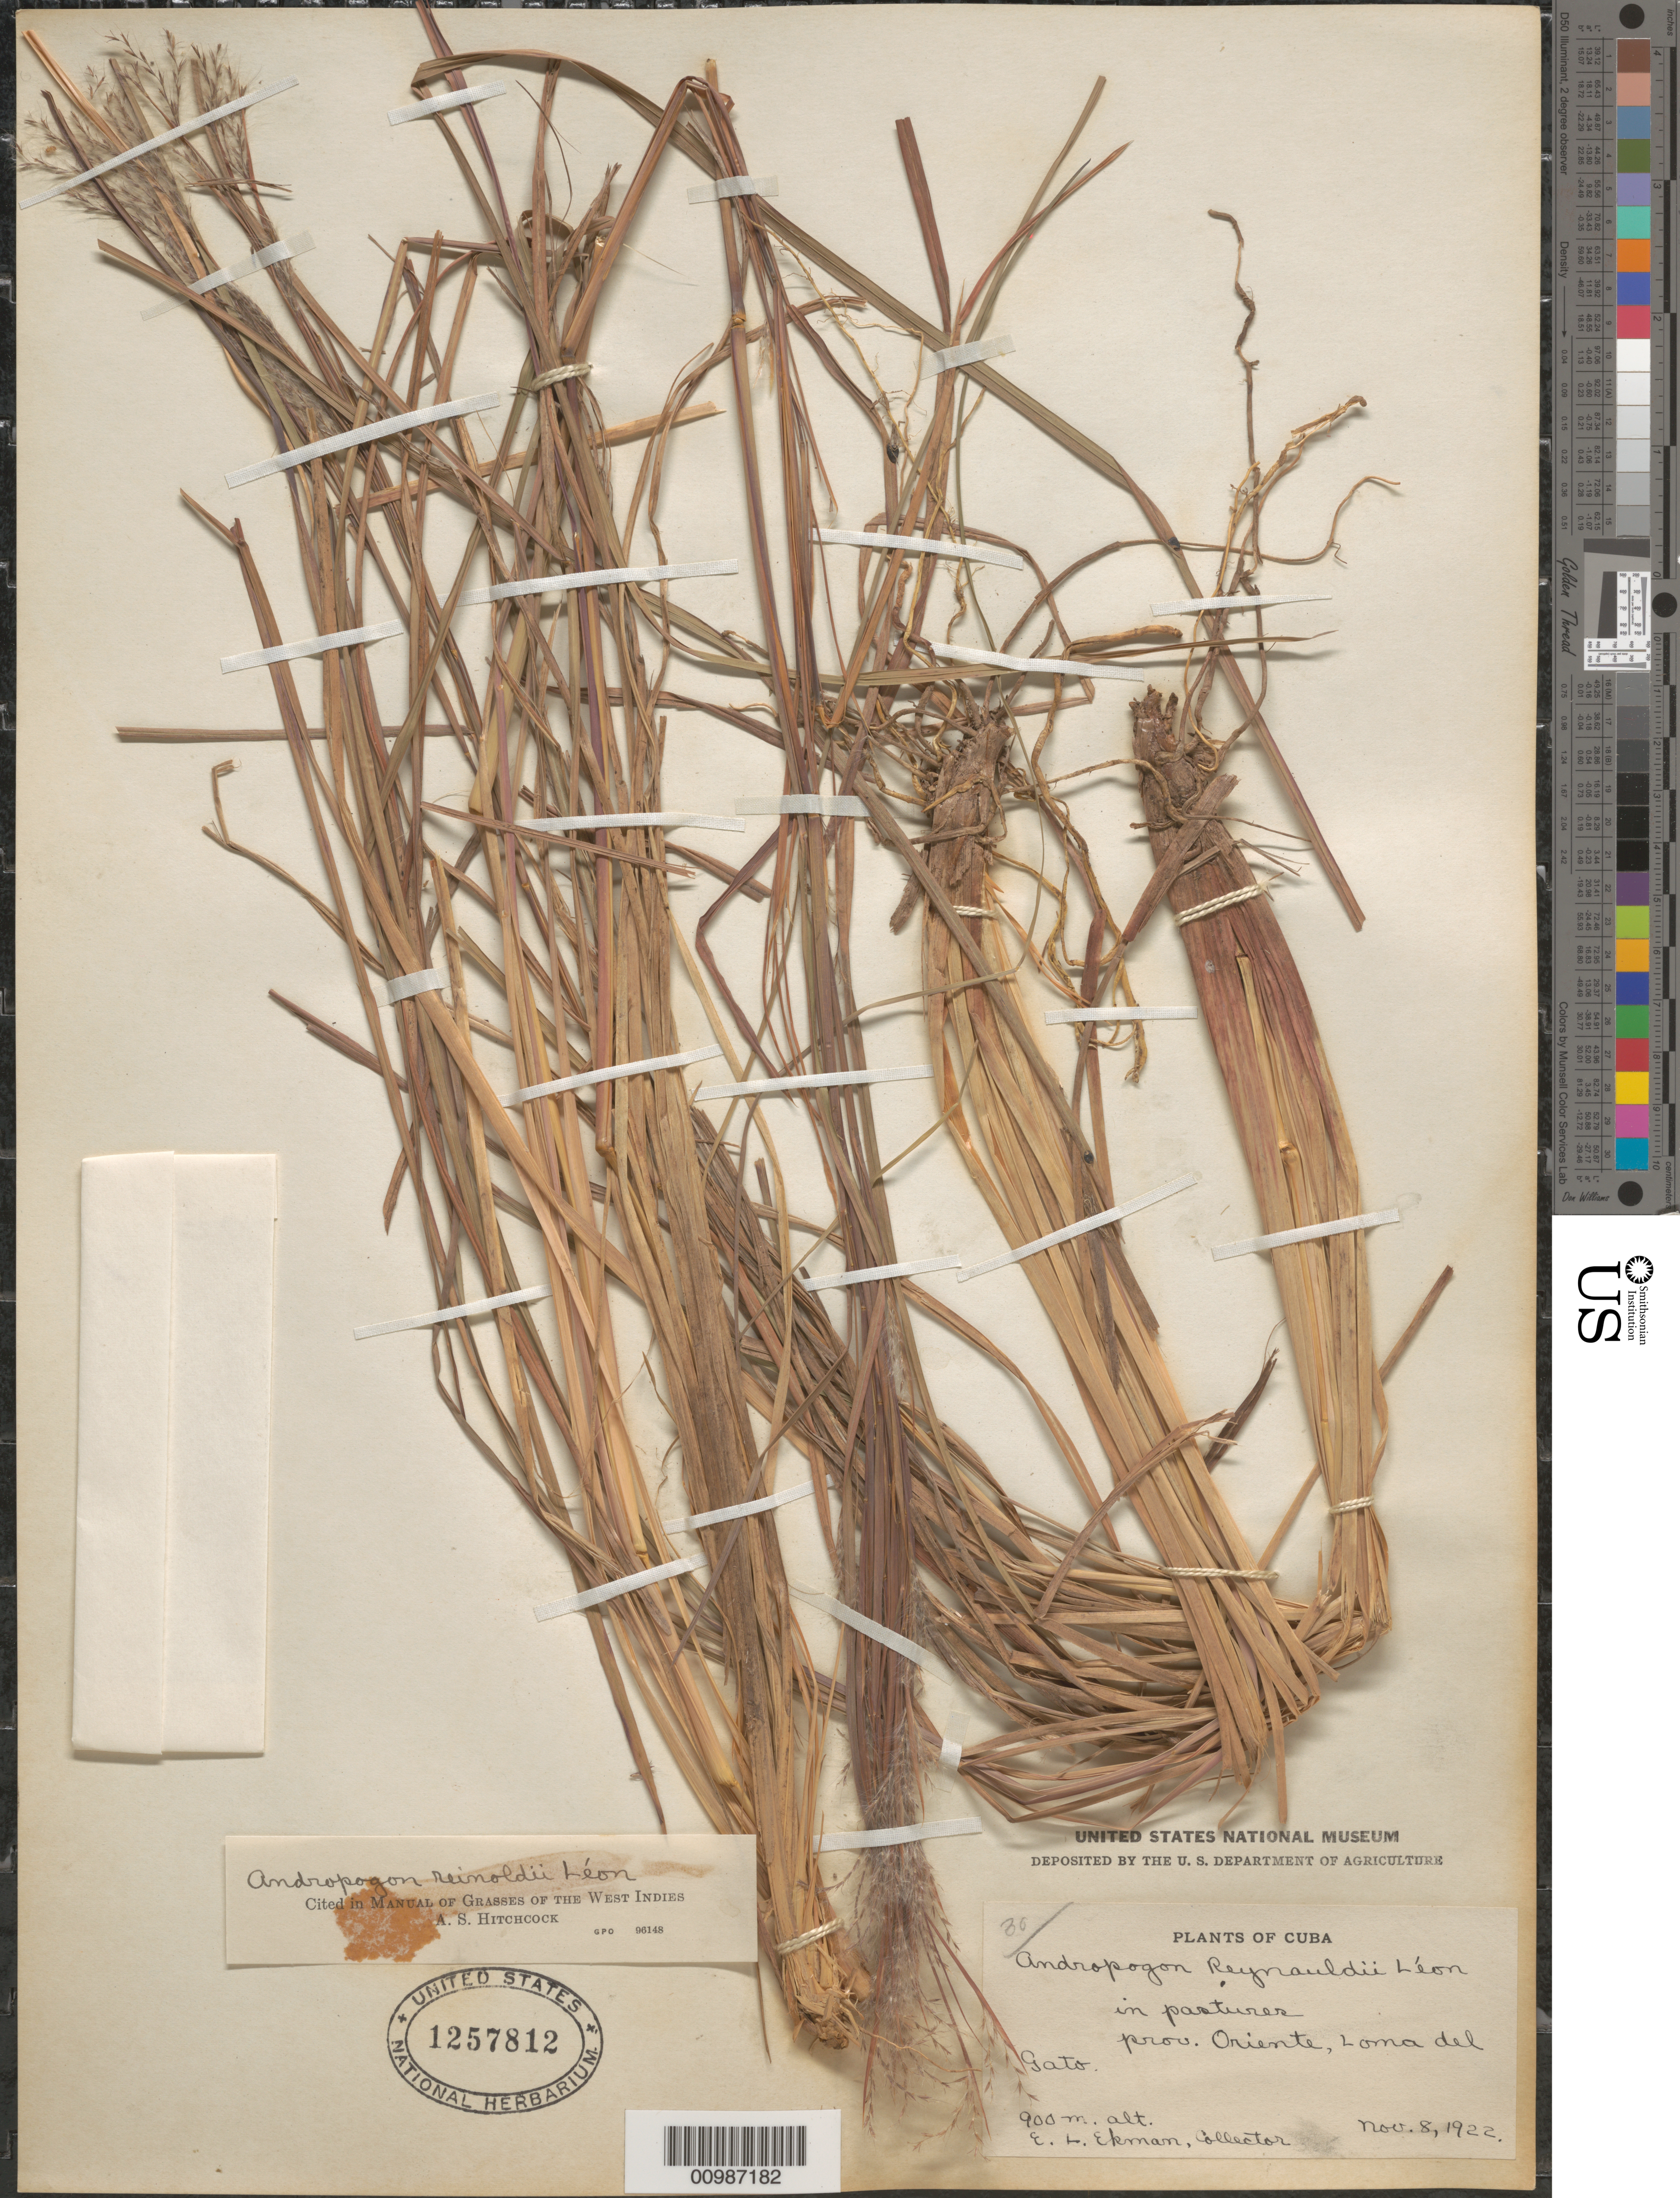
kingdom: Plantae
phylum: Tracheophyta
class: Liliopsida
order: Poales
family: Poaceae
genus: Andropogon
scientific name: Andropogon reinoldii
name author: León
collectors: E. L. Ekman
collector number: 30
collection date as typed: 08 Nov 1922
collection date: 1922-11-08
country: Cuba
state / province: Oriente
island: Cuba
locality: Loma del Gato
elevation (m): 900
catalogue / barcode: US 1257812